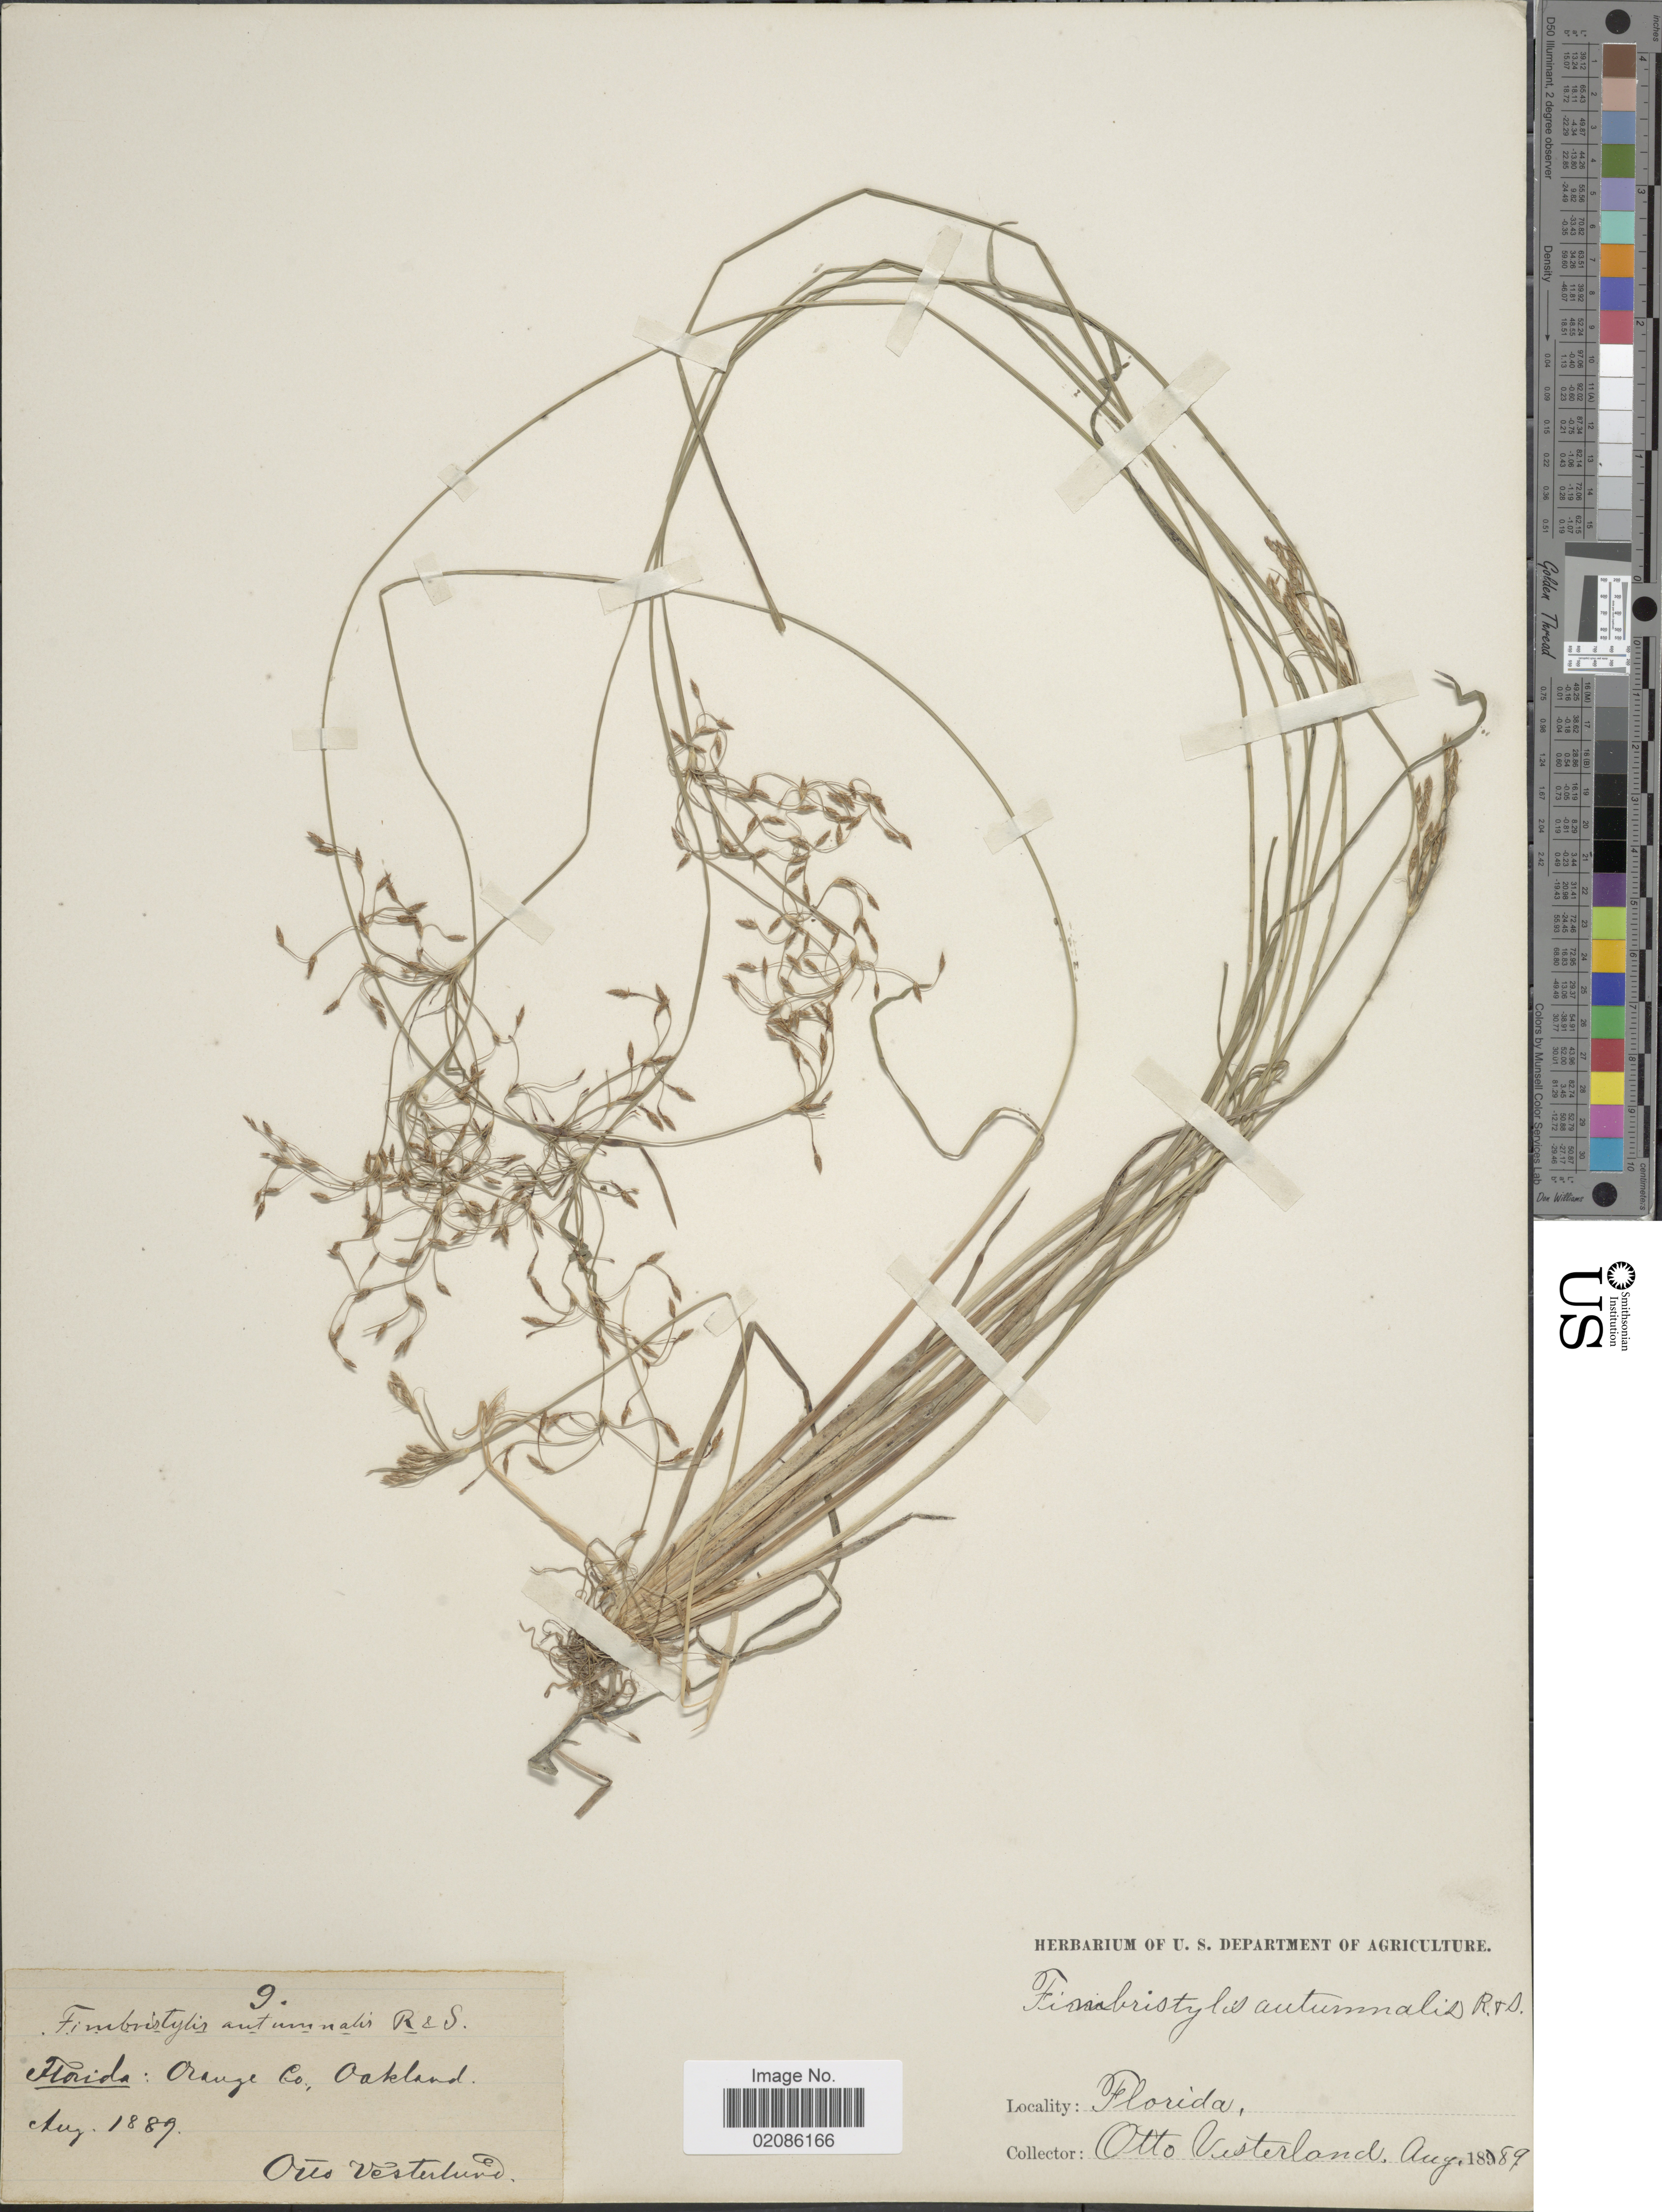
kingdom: Plantae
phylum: Tracheophyta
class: Liliopsida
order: Poales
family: Cyperaceae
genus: Fimbristylis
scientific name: Fimbristylis autumnalis (L.) Roem. & Schult.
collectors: O. Vesterlund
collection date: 1889-08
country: United States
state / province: Florida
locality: Orange Co., Oakland